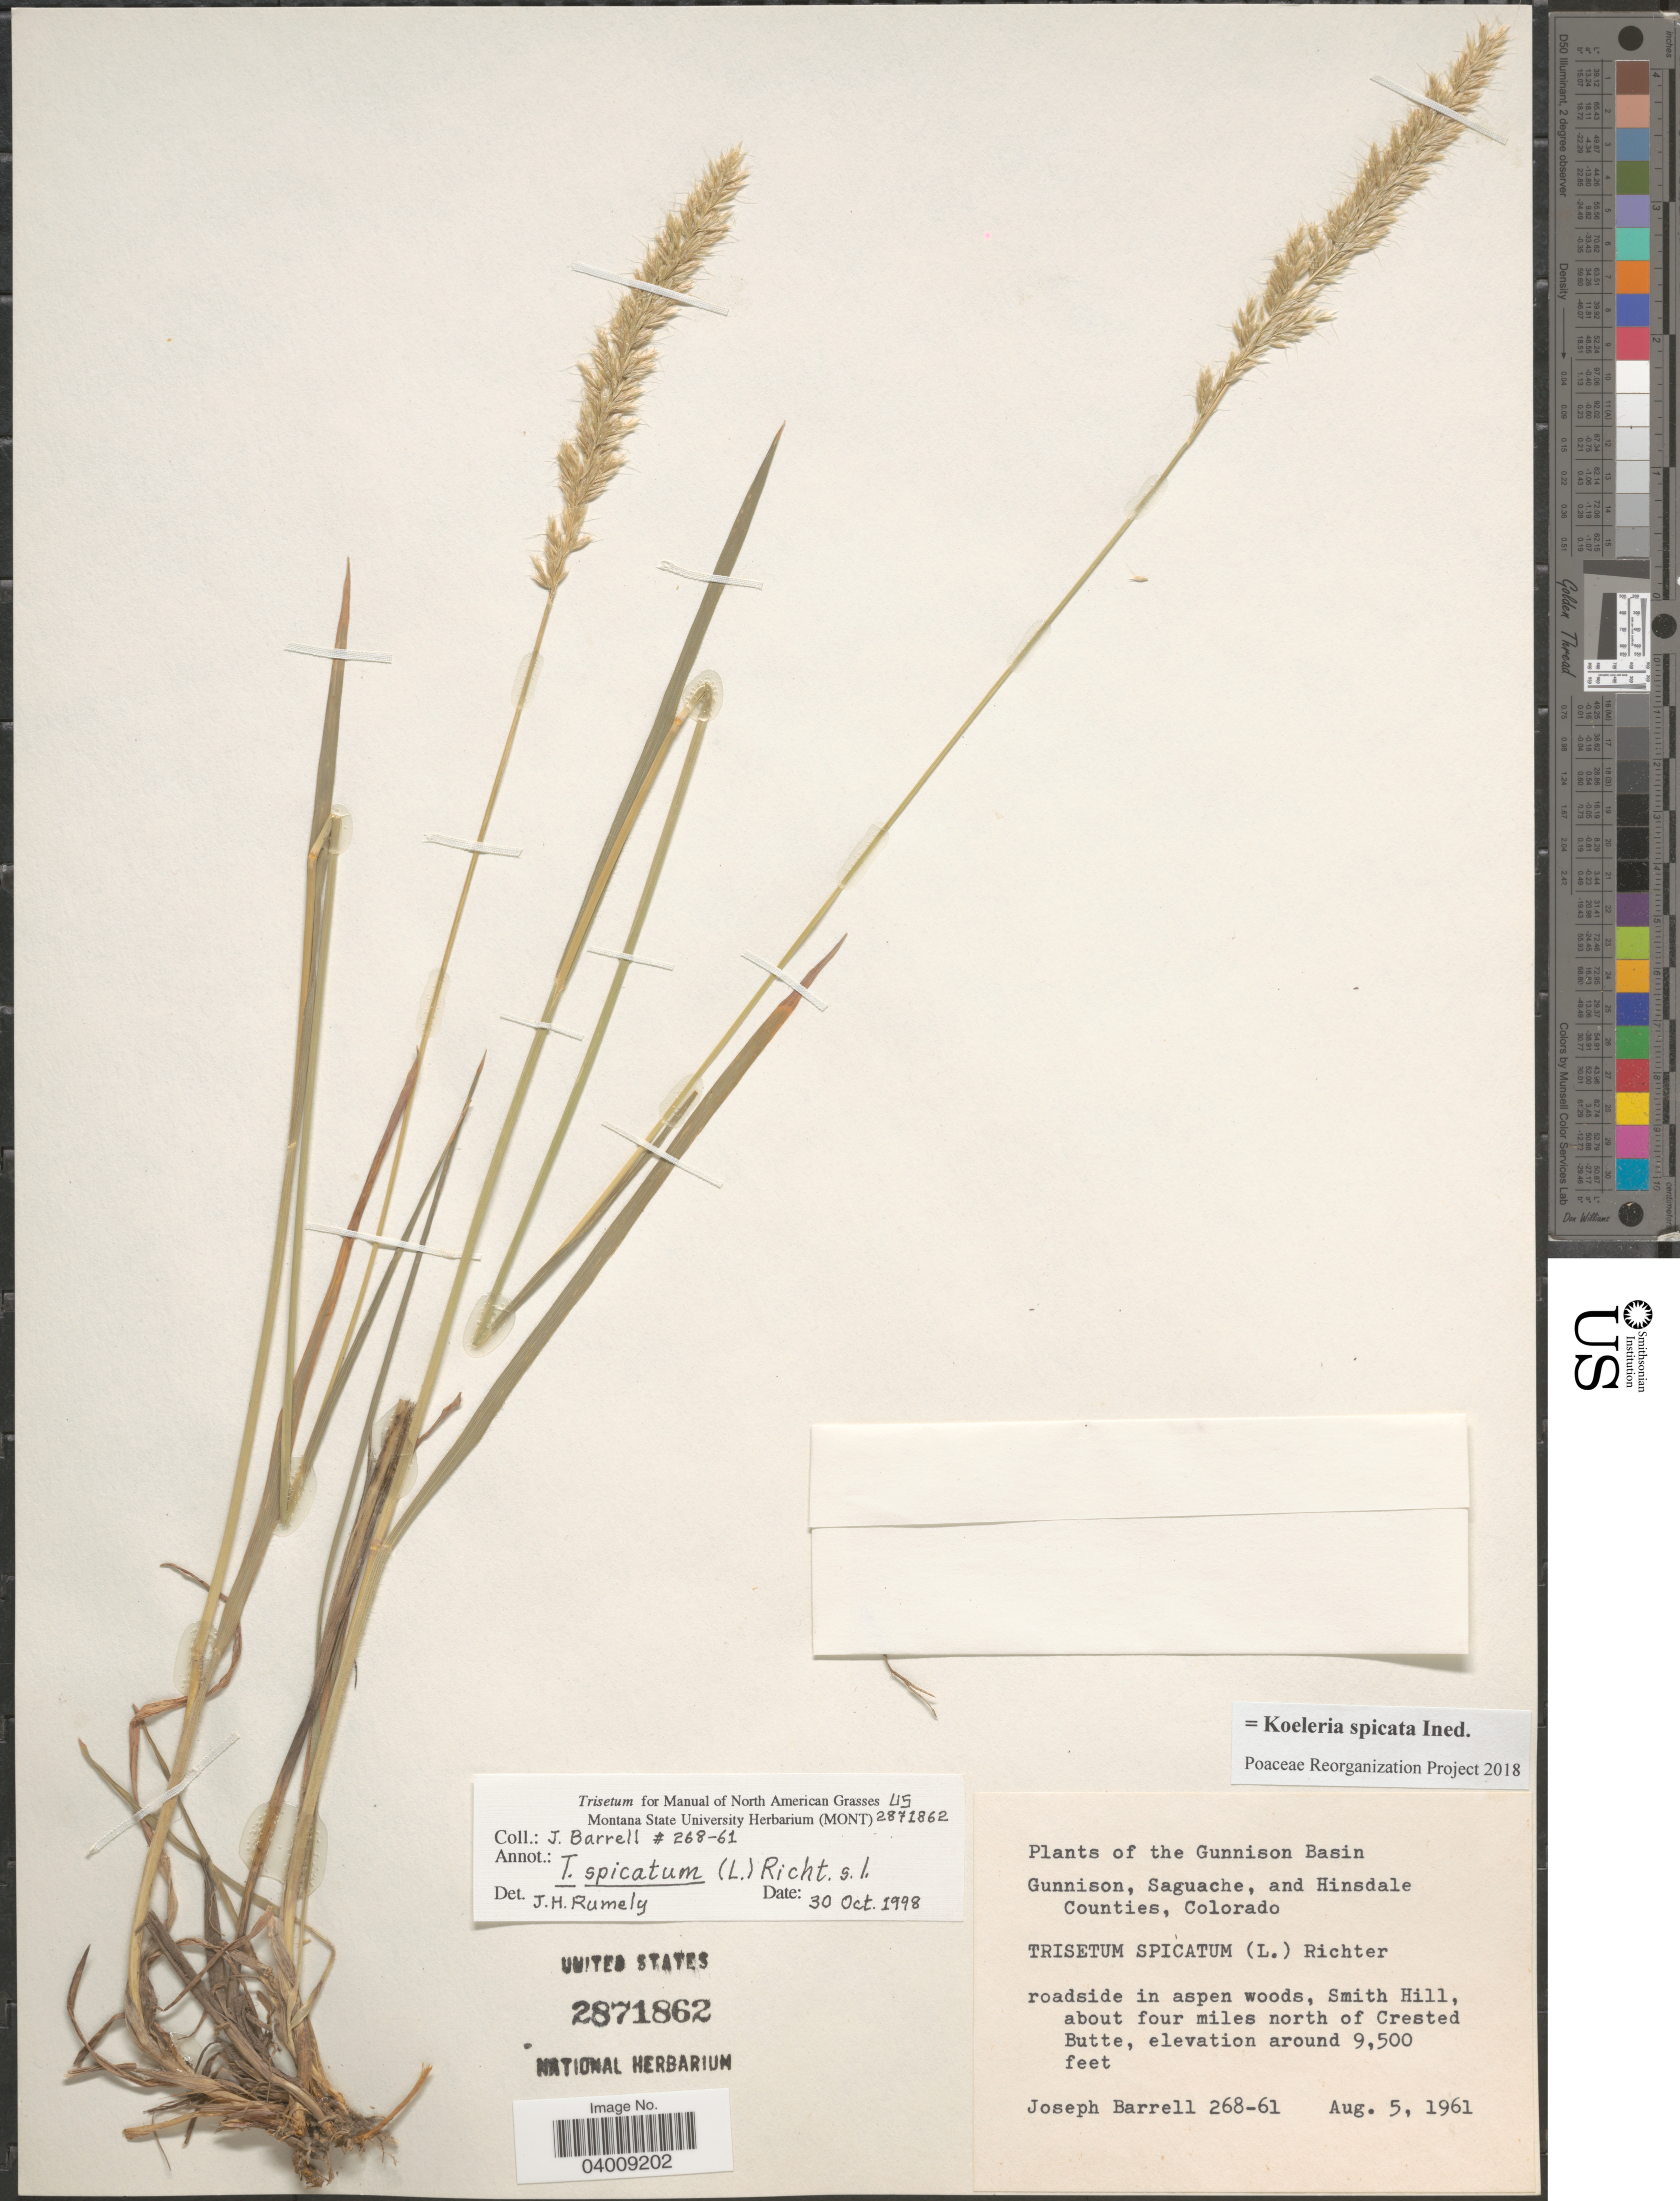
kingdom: Plantae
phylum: Tracheophyta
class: Liliopsida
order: Poales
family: Poaceae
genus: Koeleria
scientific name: Koeleria spicata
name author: (L.) Barberá et al.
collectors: J. Barrell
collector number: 268-61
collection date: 1961-08-05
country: United States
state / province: Colorado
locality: The Gunnison Basin. Gunnison, Saguache, and Hinsdale Counties. Roadside in aspen woods, Smith Hill, about four miles north of Crested Butte.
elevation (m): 2896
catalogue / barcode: US 2871862